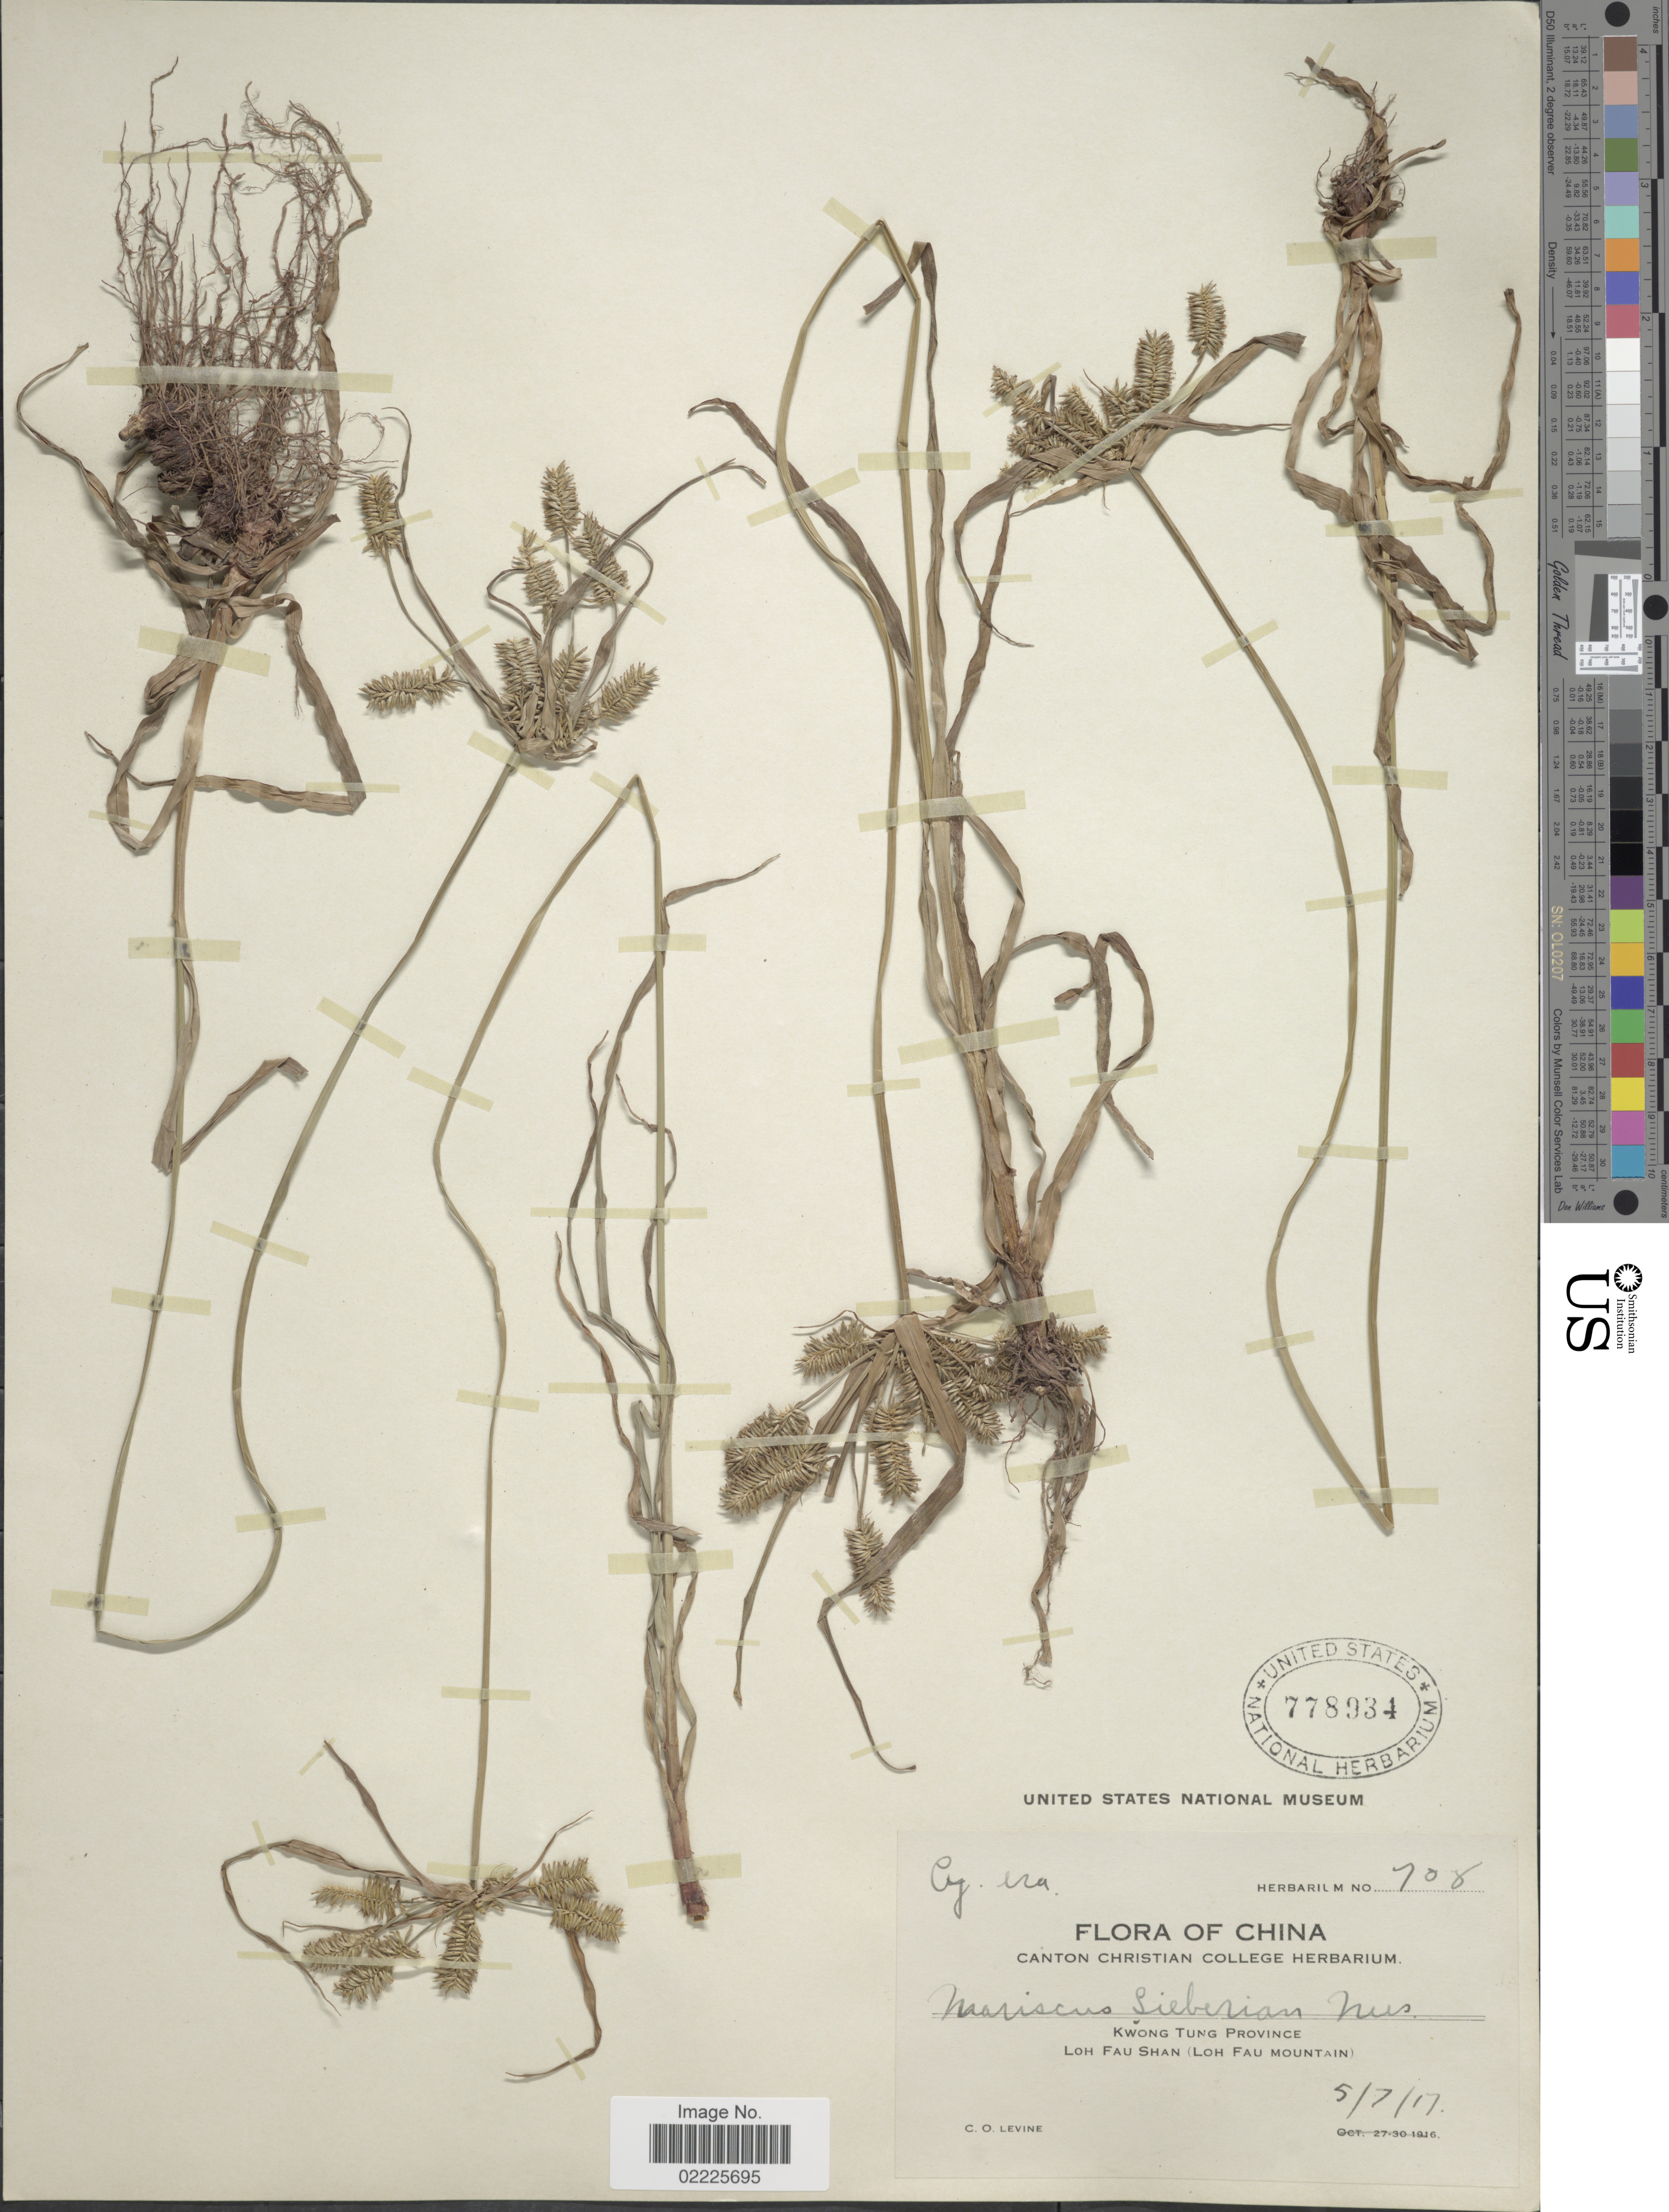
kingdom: Plantae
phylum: Tracheophyta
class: Liliopsida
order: Poales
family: Cyperaceae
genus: Cyperus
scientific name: Cyperus cyperoides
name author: (L.) Kuntze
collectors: C. O. Levine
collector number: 708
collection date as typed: Transcribed d/m/y: 7/5/17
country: China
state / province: Guangdong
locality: Kwong Tung Province, Loh Fau Shan (Loh Fau Mountain).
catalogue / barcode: US 778934